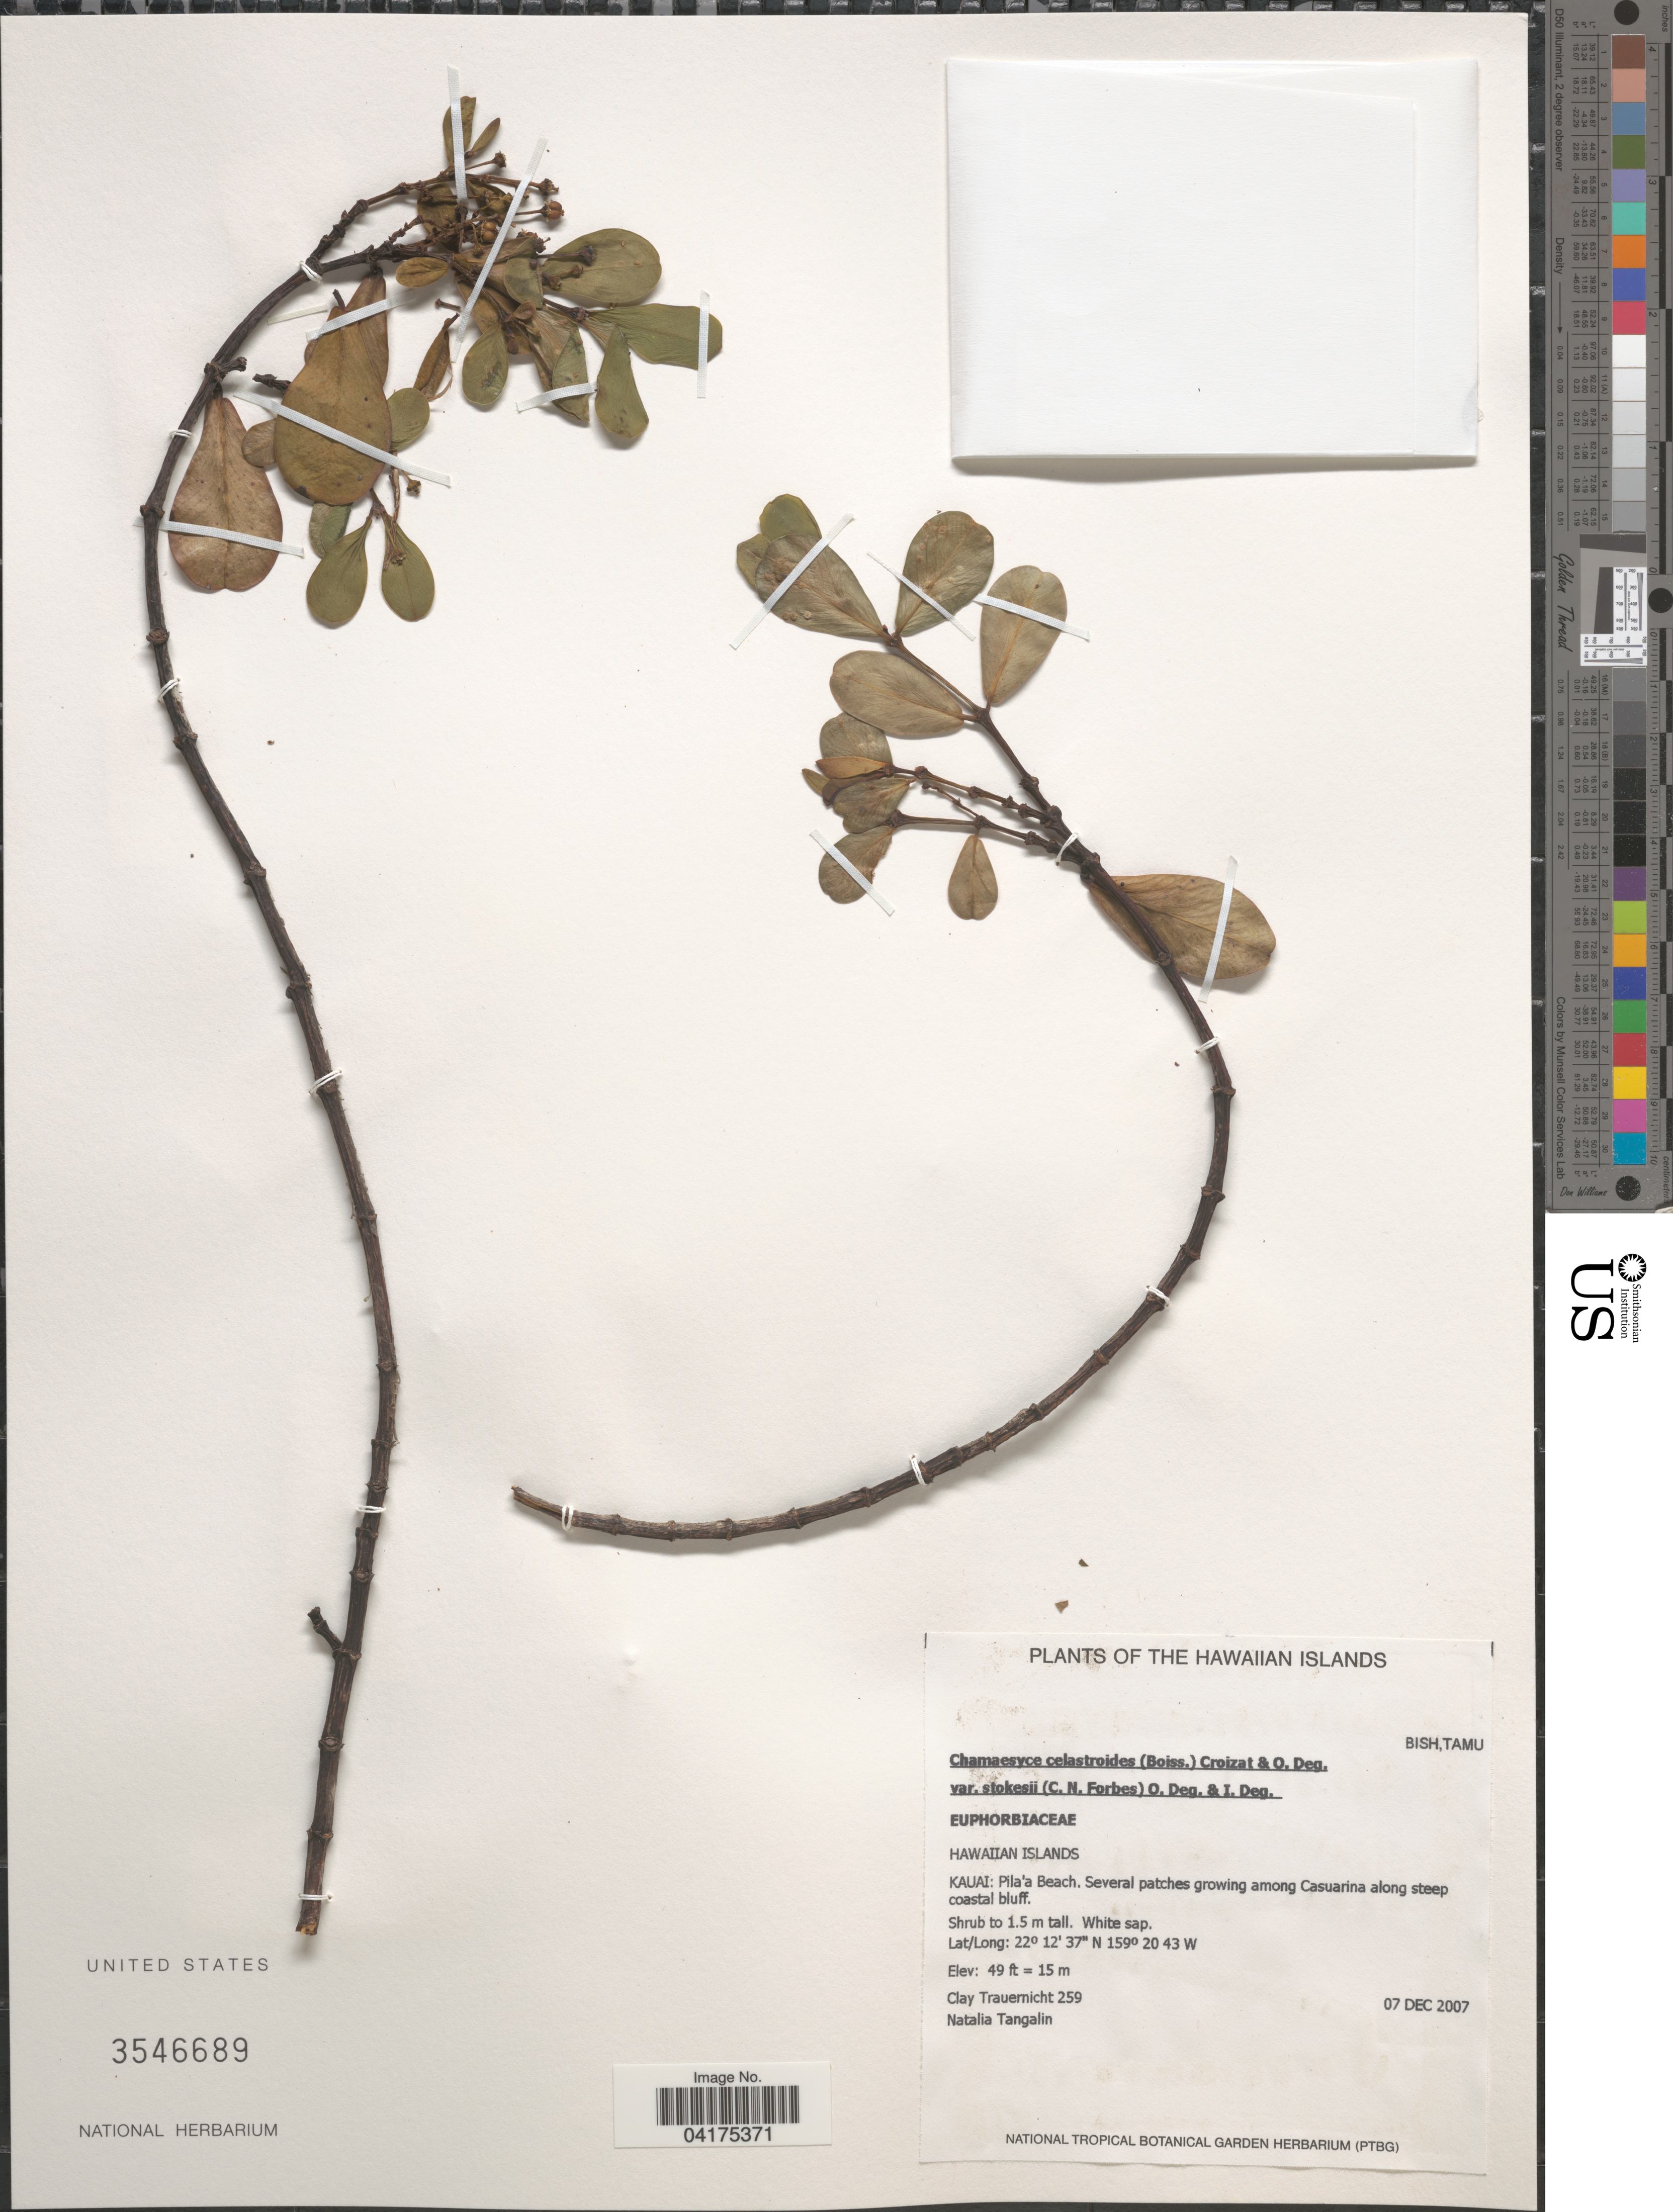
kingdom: Plantae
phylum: Tracheophyta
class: Magnoliopsida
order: Malpighiales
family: Euphorbiaceae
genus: Chamaesyce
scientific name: Chamaesyce celastroides var. stokesii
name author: (C.N. Forbes) O. Deg. & I. Deg.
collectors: C. Trauernicht & N. Tangalin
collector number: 259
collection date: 2007-12-07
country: United States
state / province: Hawaii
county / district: Hawaii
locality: Hawaiian Islands. Kauai: Pila'a Beach. Several patches growing among Casuarina along steep coastal bluff.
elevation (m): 15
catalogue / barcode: US 3546689